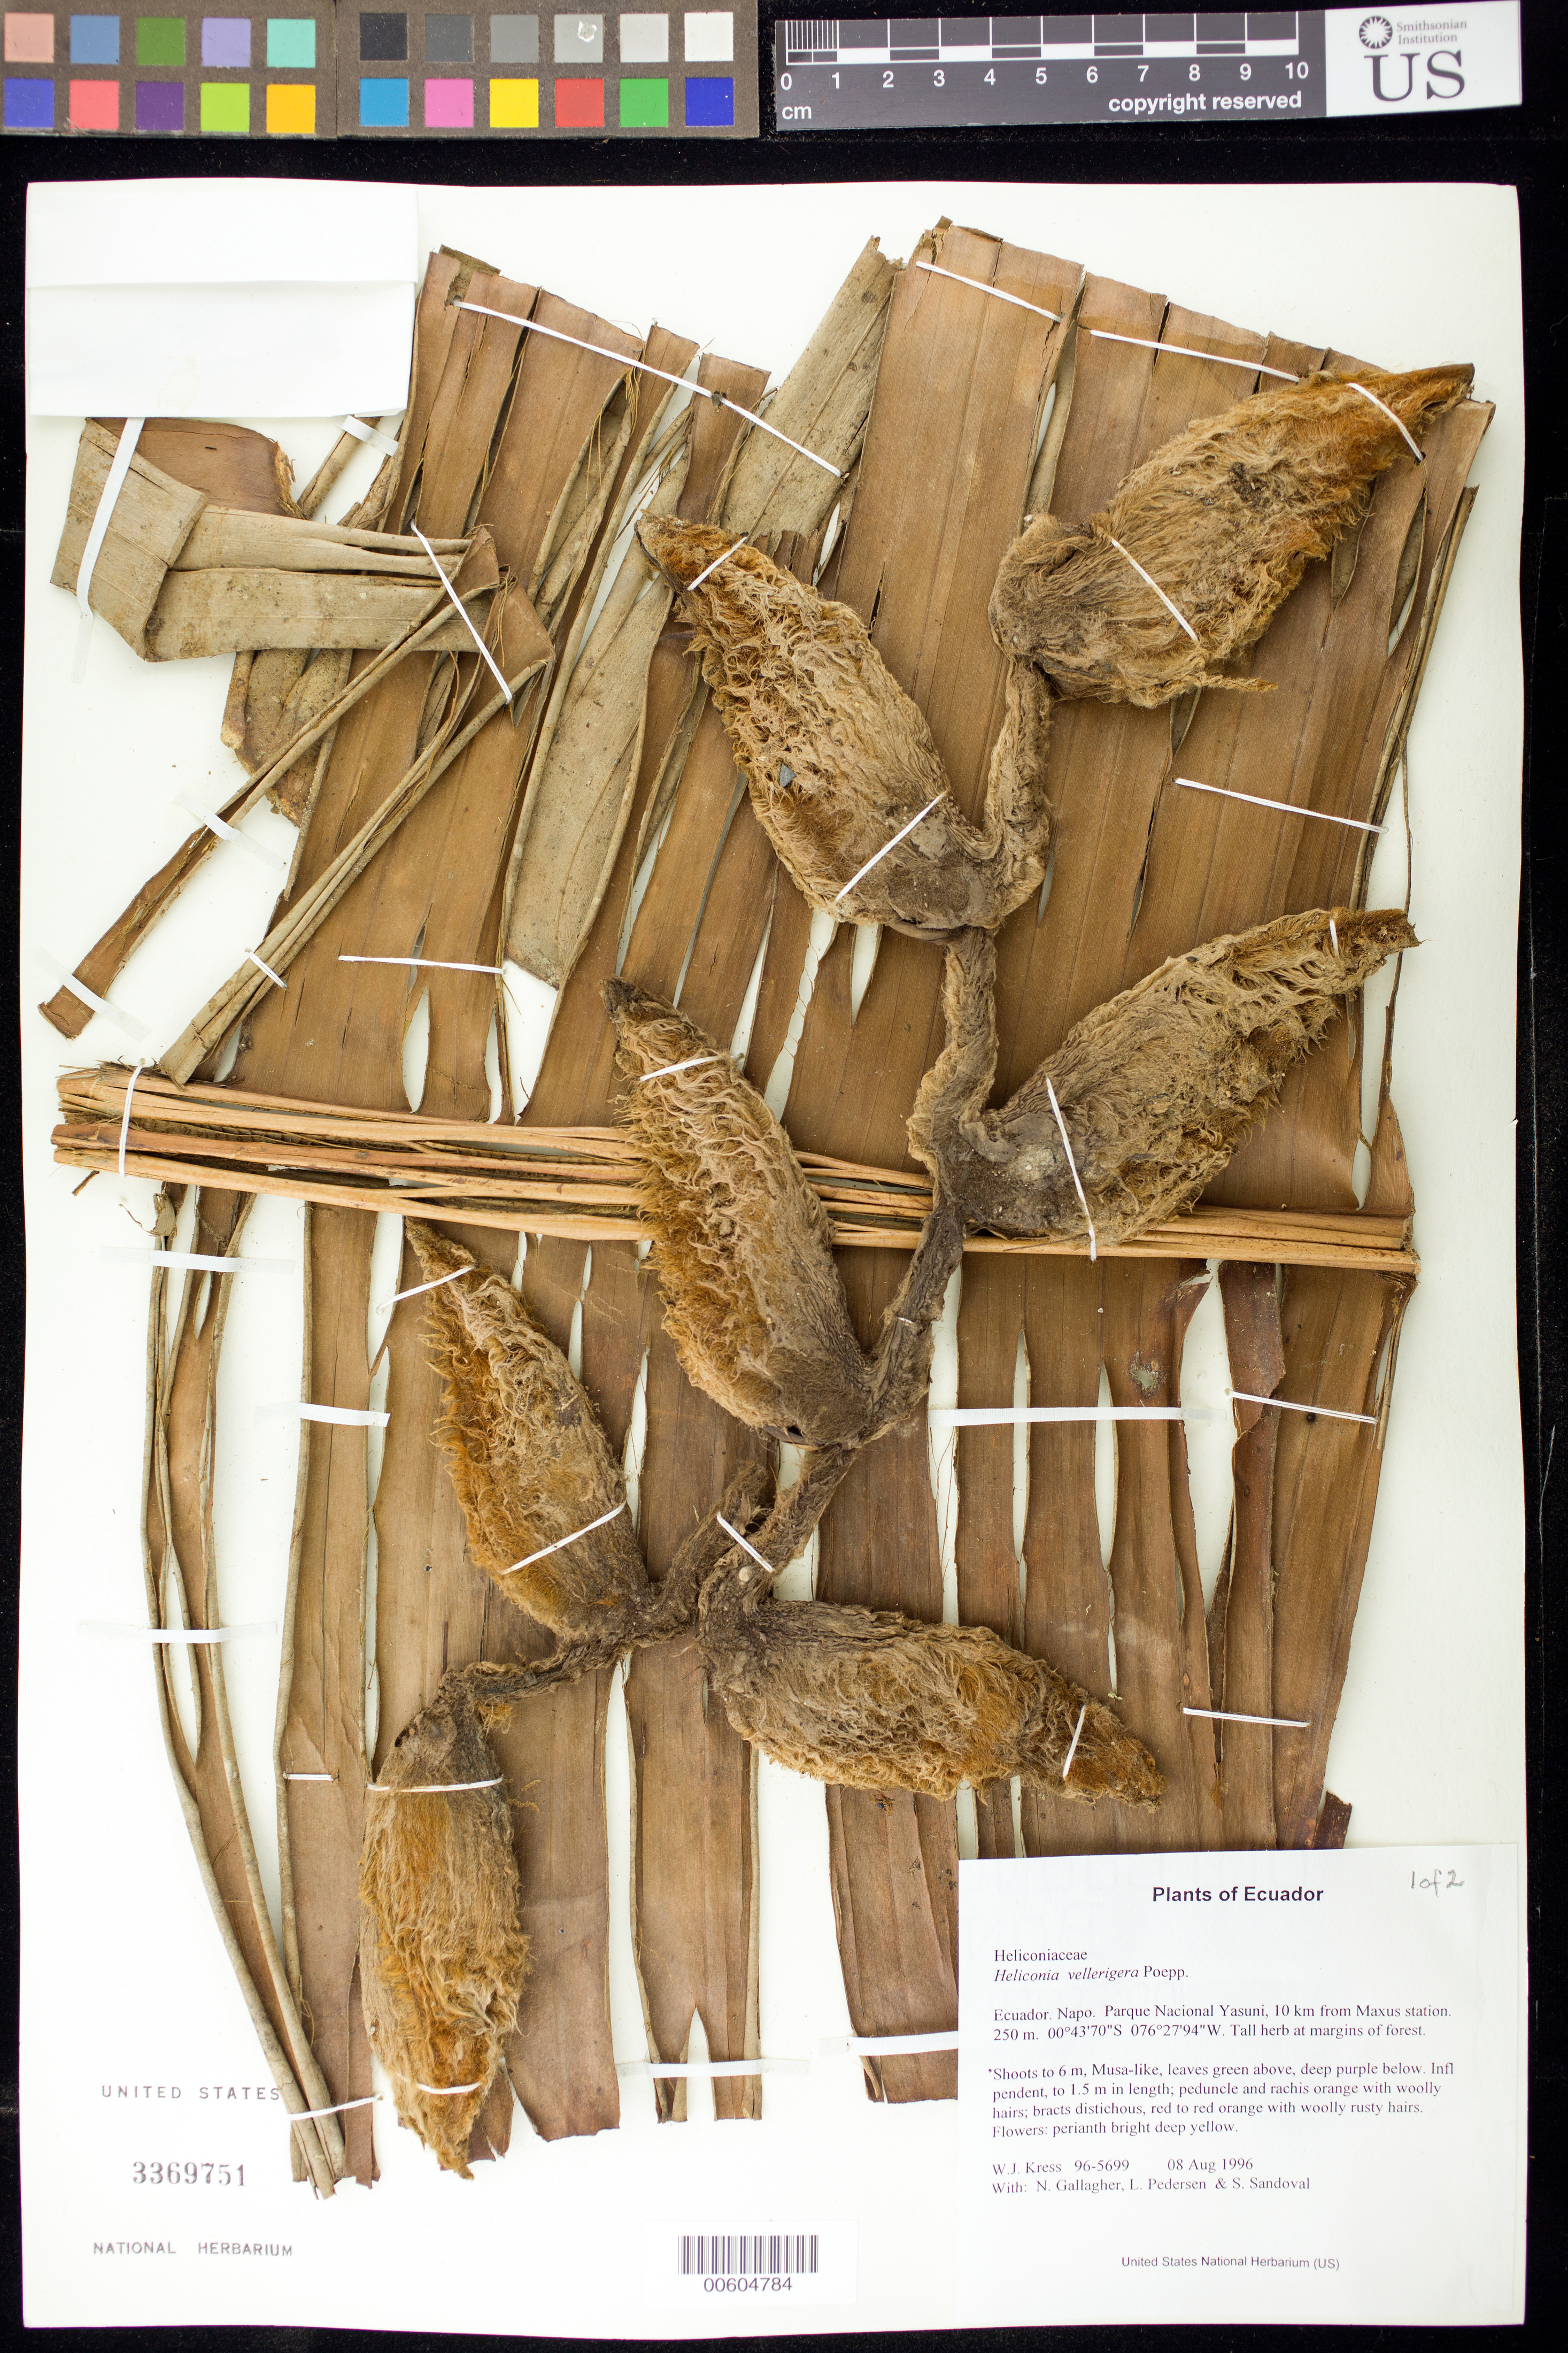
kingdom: Plantae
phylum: Tracheophyta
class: Liliopsida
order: Zingiberales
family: Heliconiaceae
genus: Heliconia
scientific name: Heliconia vellerigera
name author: Poepp.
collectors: W. J. Kress, N. L. Gallagher, L. Pedersen & S. Sandoval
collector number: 96-5699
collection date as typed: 08 Aug 1996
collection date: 1996-08-08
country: Ecuador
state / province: Napo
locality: Parque Nacional Yasuni, 10 km from Maxus station.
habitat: Tall herb at margins of forest.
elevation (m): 250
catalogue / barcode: US 3369751